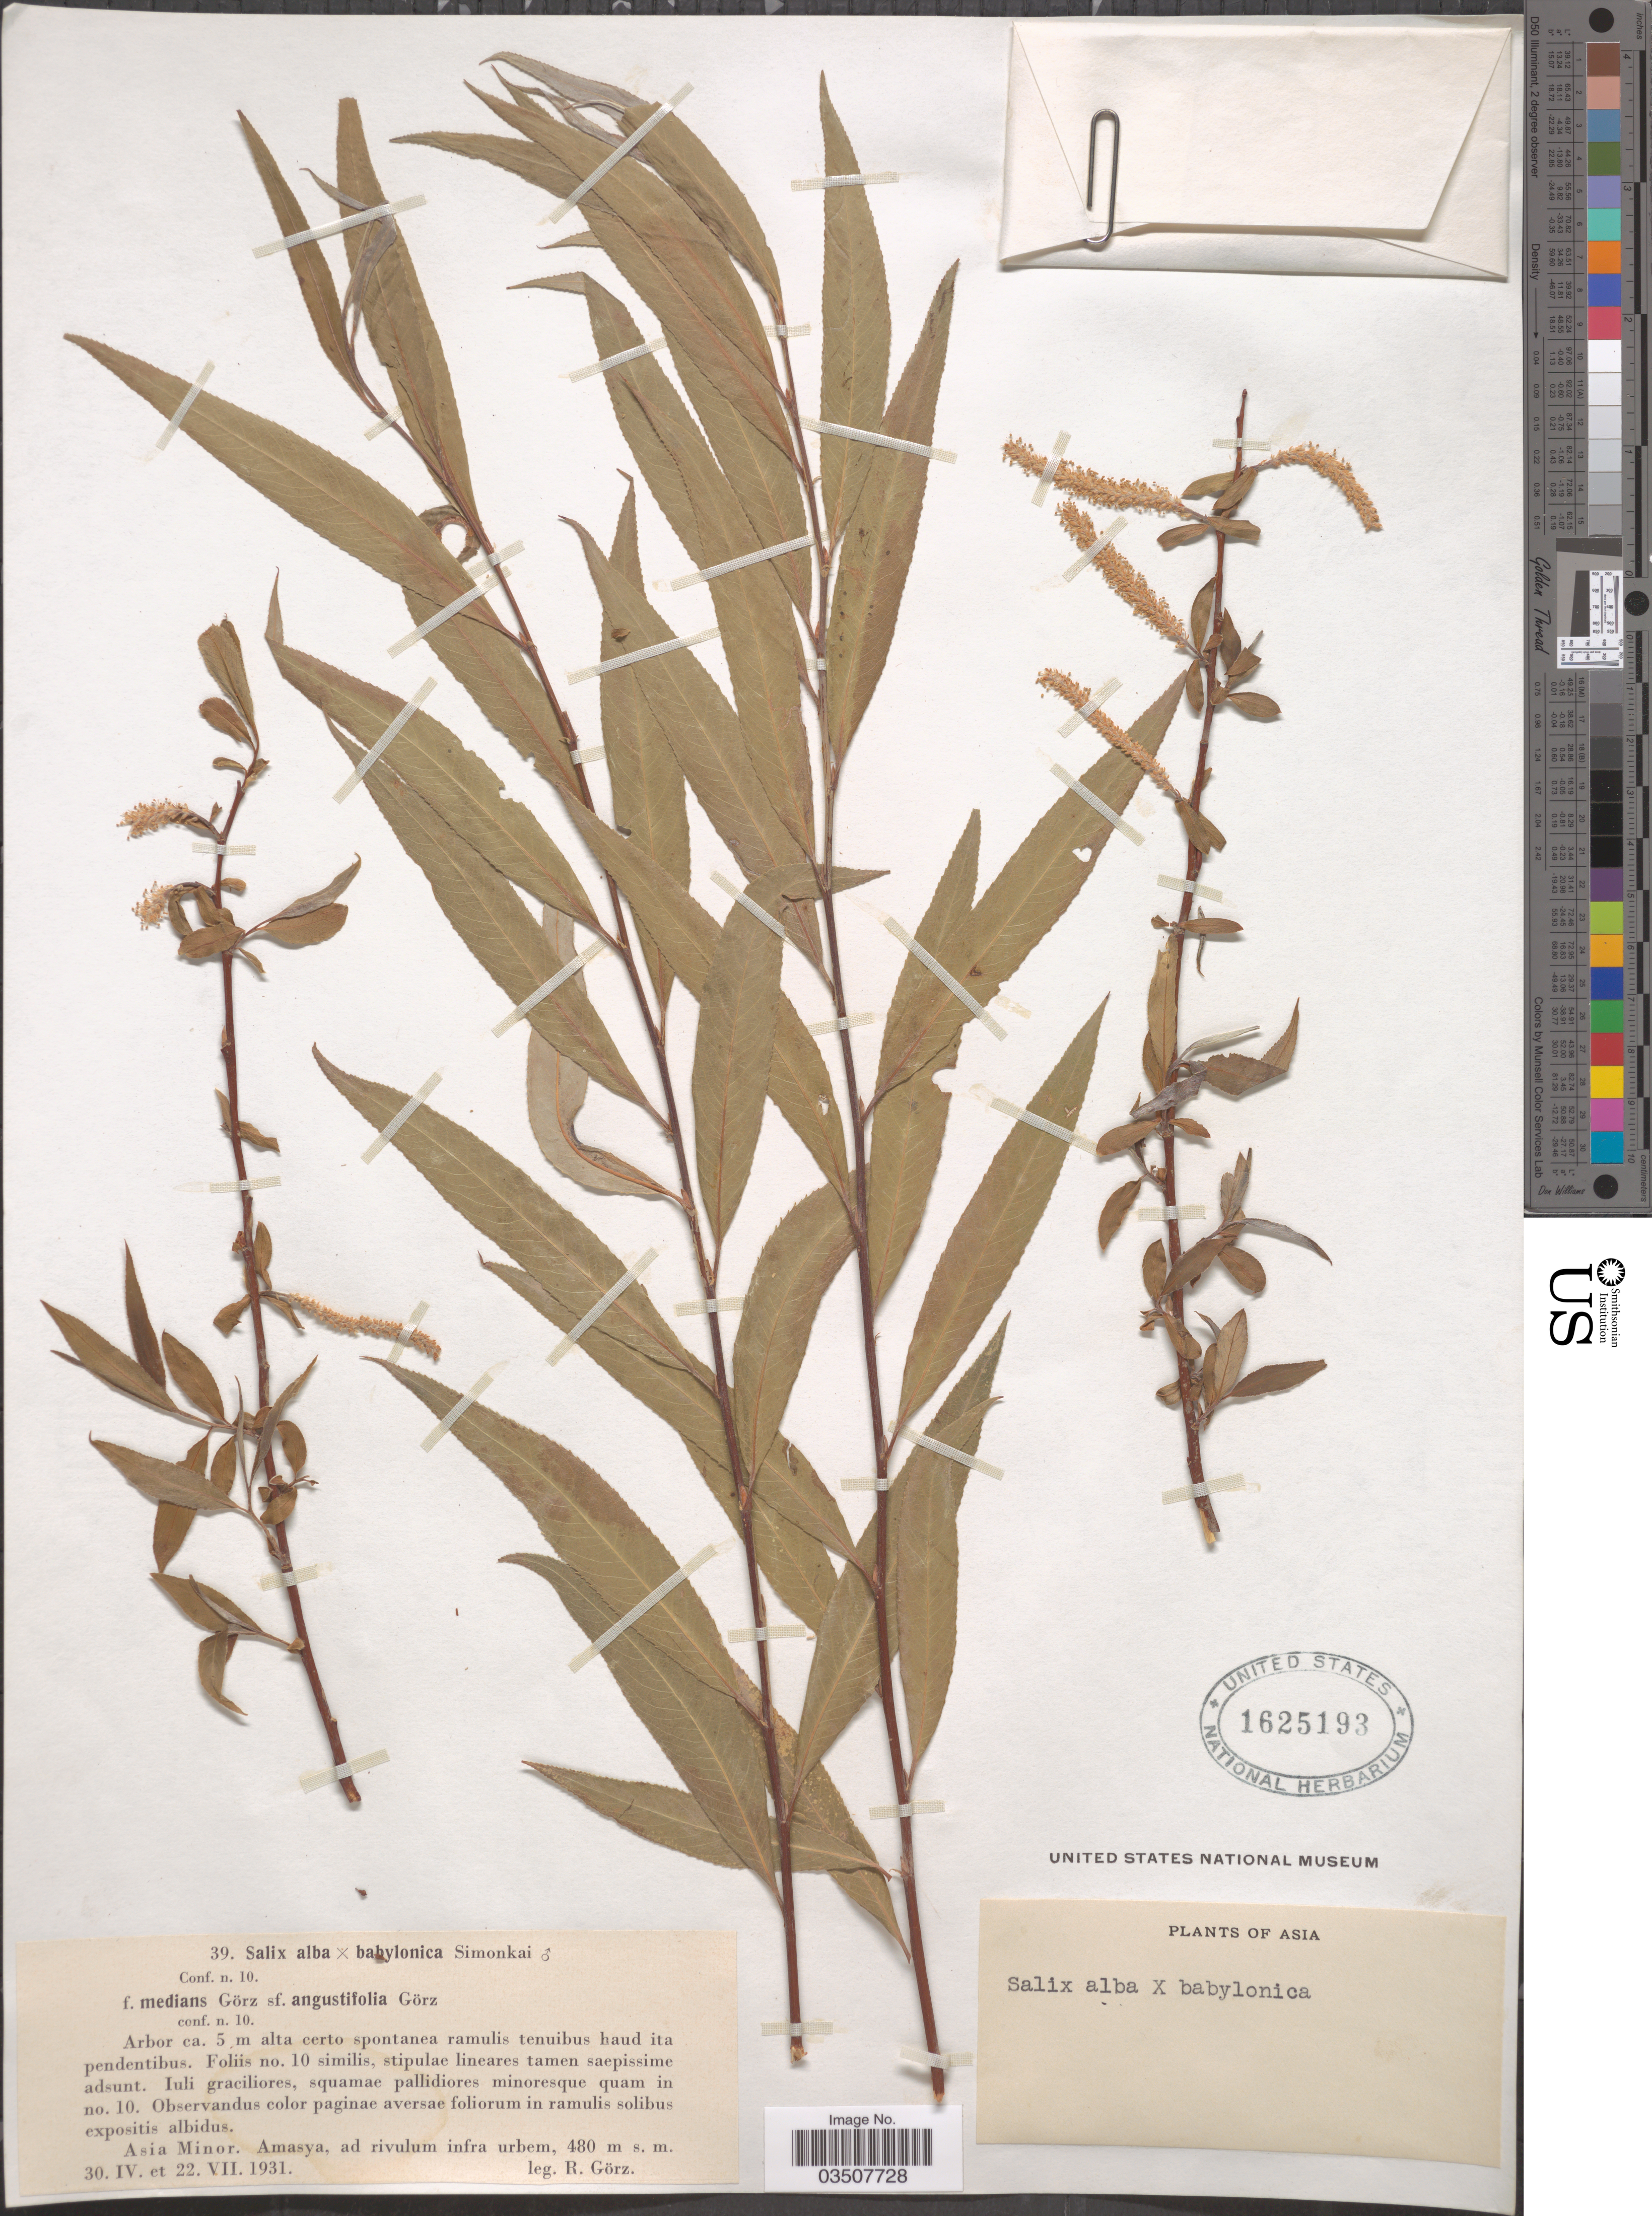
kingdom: Plantae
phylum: Tracheophyta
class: Magnoliopsida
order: Malpighiales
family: Salicaceae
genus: Salix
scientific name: Salix alba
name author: L.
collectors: R. Görz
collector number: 39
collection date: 1931-04-30/1931-07-22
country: Turkey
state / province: Amasya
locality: Asia Minor. Amasya, ad rivulum infra urbem.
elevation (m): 480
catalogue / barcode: US 1625193